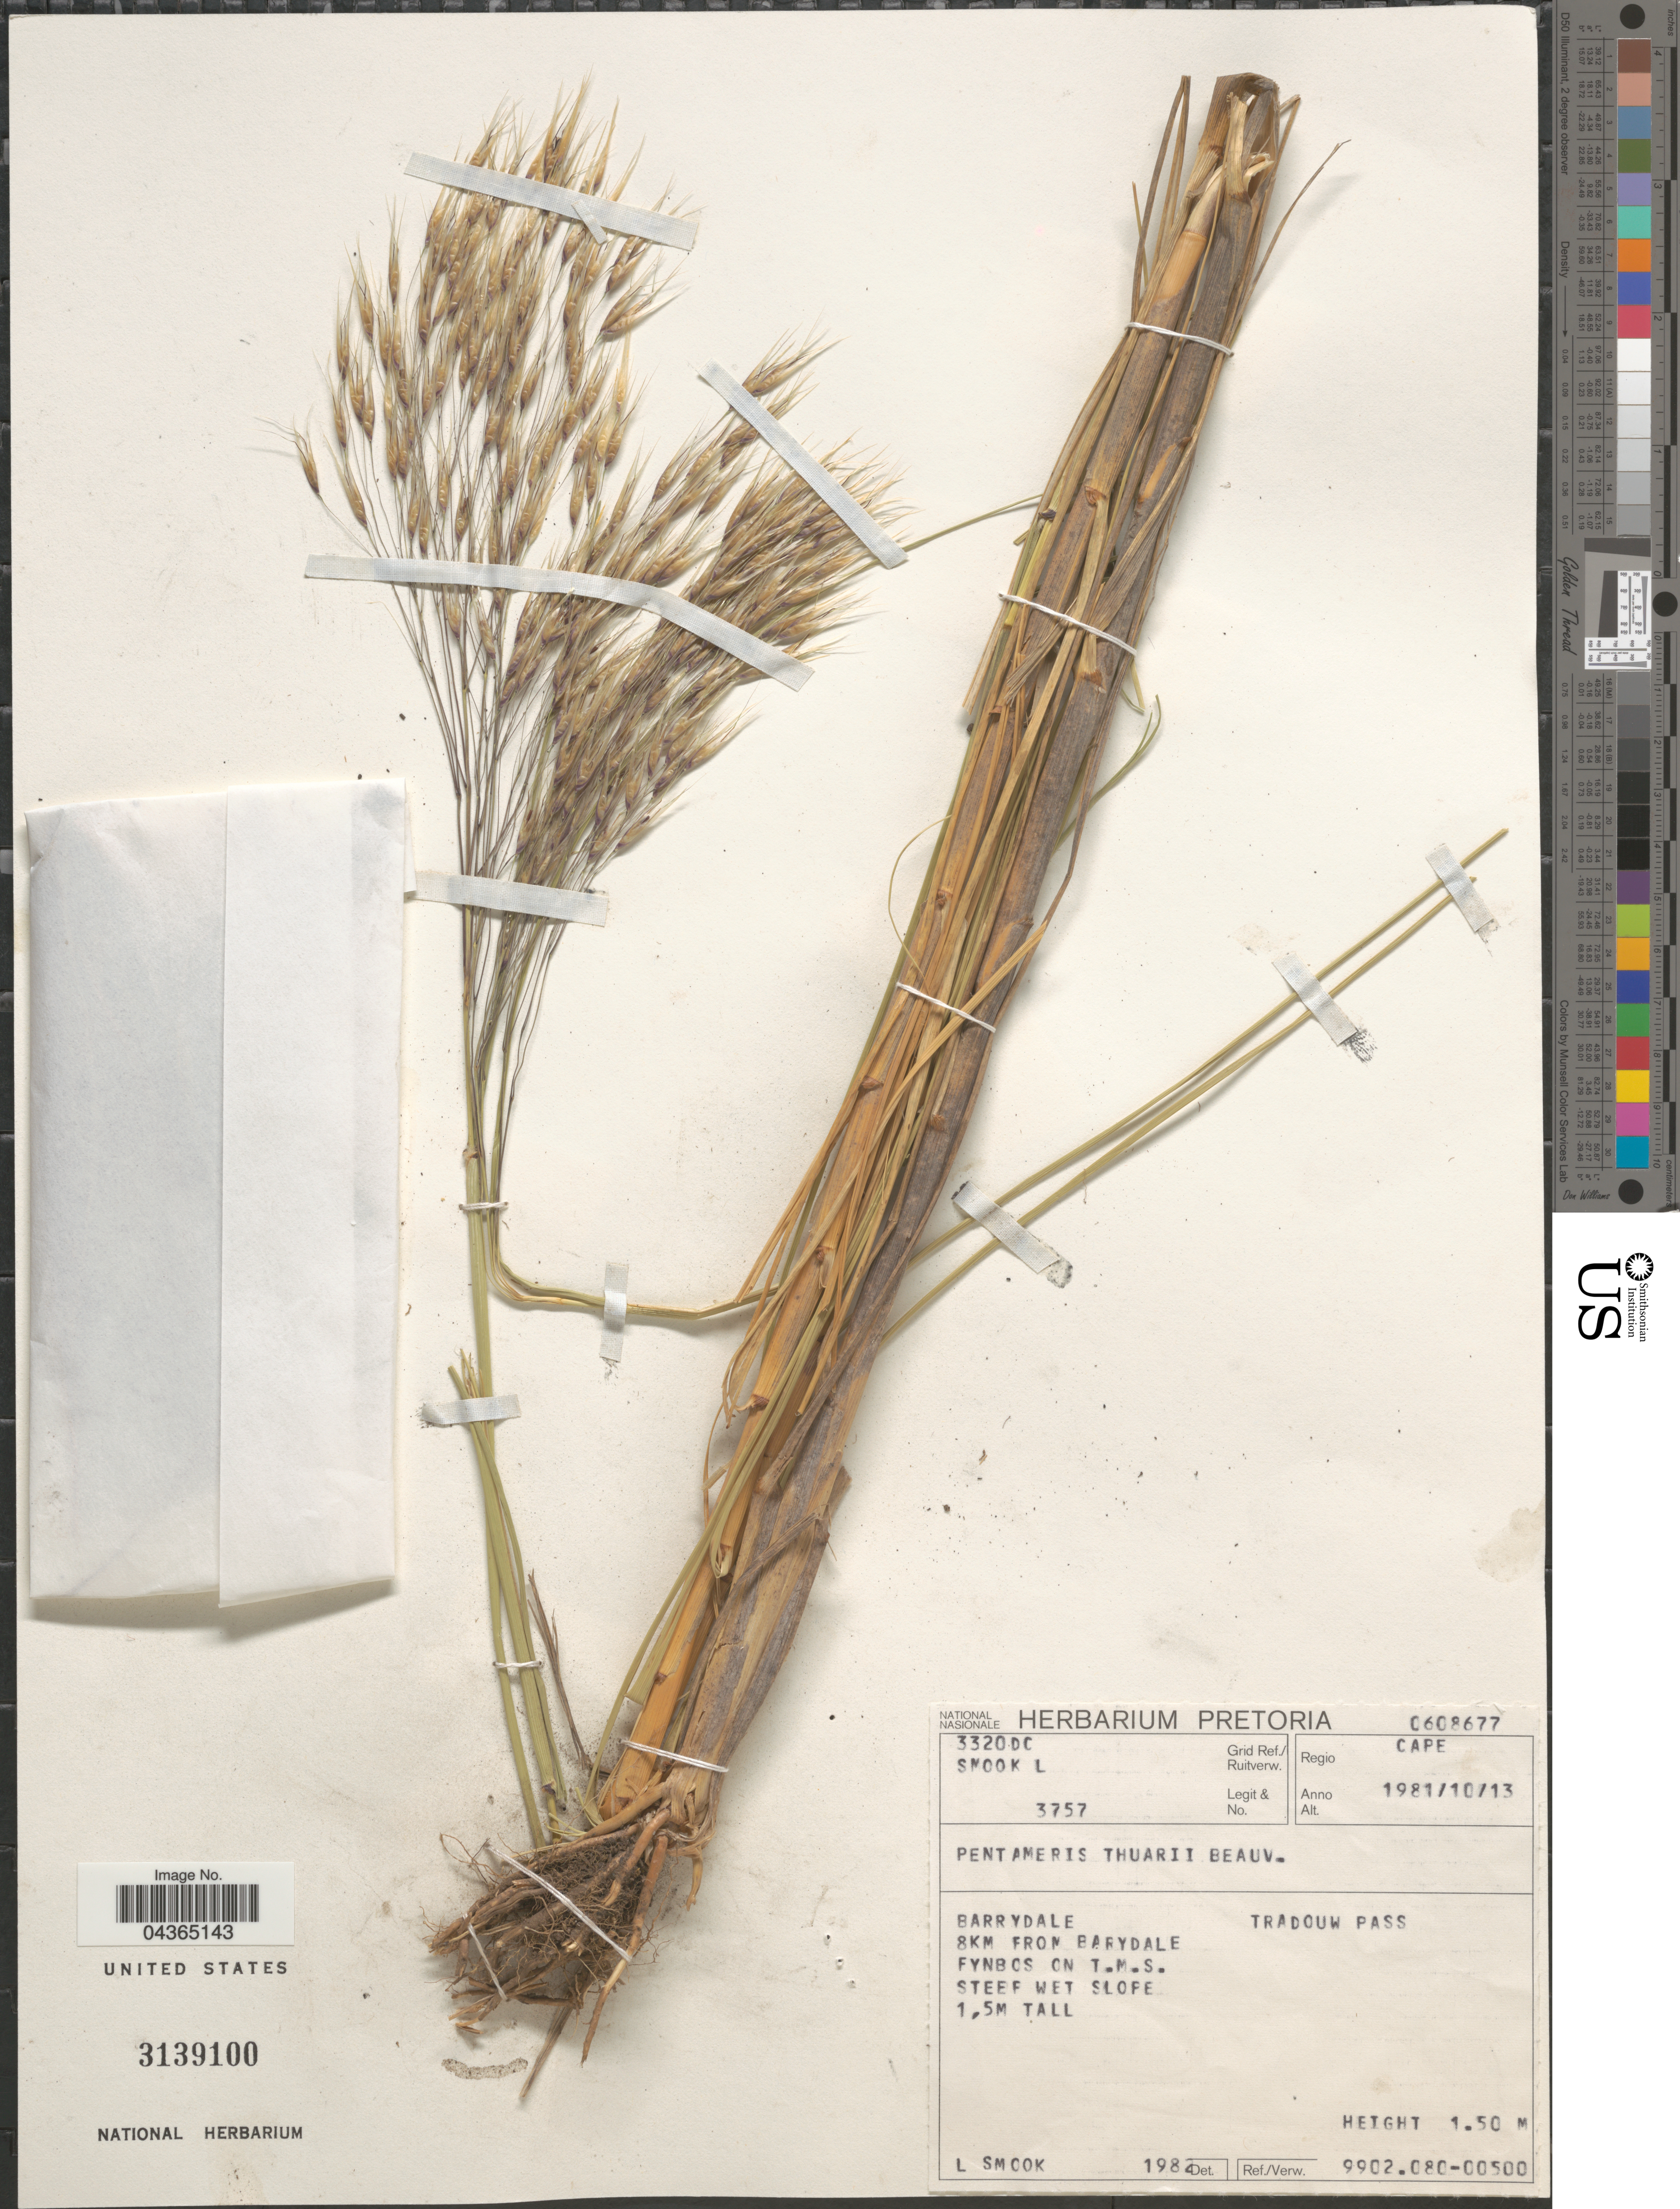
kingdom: Plantae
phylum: Tracheophyta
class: Liliopsida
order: Poales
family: Poaceae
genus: Pentameris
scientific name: Pentameris thuarii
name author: P. Beauv.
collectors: L. Smook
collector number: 3757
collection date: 1981-10-13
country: South Africa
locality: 3320DC Grid Ref./Ruitverw. Regio Cape. Barrydale. Tradouw Pass. 8km from Barydale.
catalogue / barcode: US 3139100